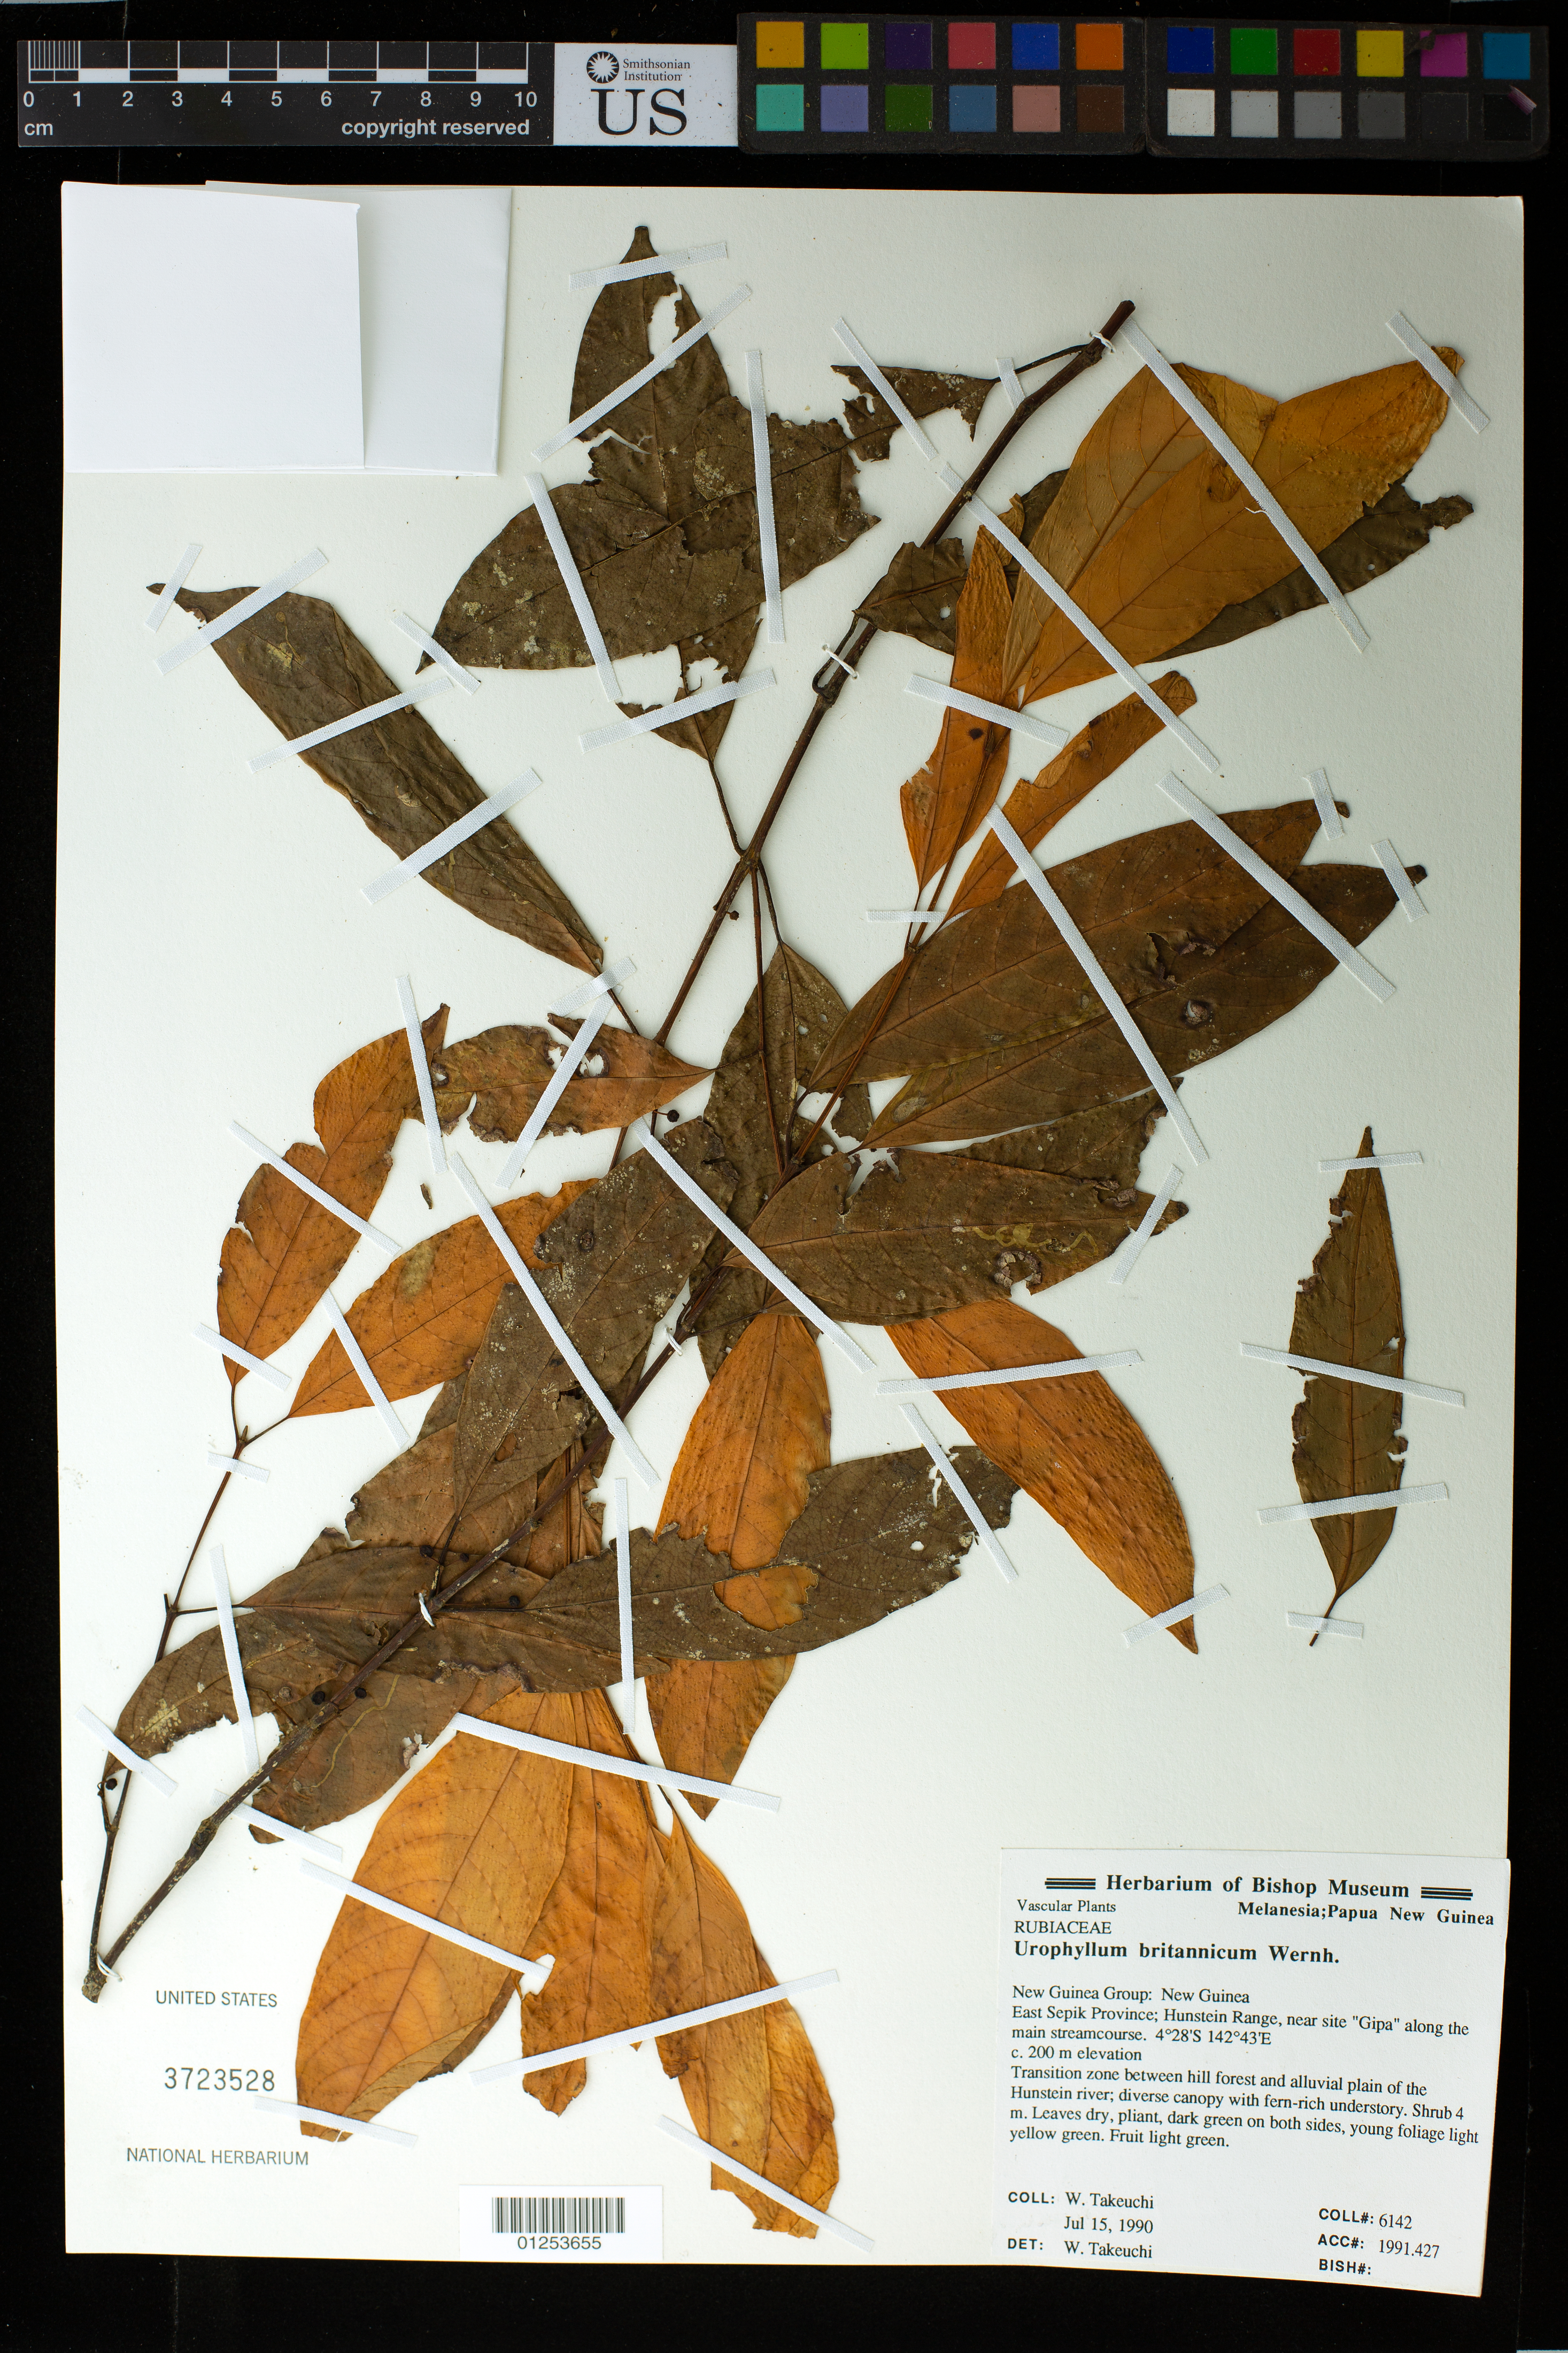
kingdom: Plantae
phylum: Tracheophyta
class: Magnoliopsida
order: Gentianales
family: Rubiaceae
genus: Urophyllum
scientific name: Urophyllum britannicum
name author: Wernham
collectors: W. N. Takeuchi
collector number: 6142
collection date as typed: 15 Jul 1990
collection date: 1990-07-15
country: Papua New Guinea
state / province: East Sepik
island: New Guinea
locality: Hunstein range, at site 'Gipa' along the main streamcourse.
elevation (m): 200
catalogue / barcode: US 3723528